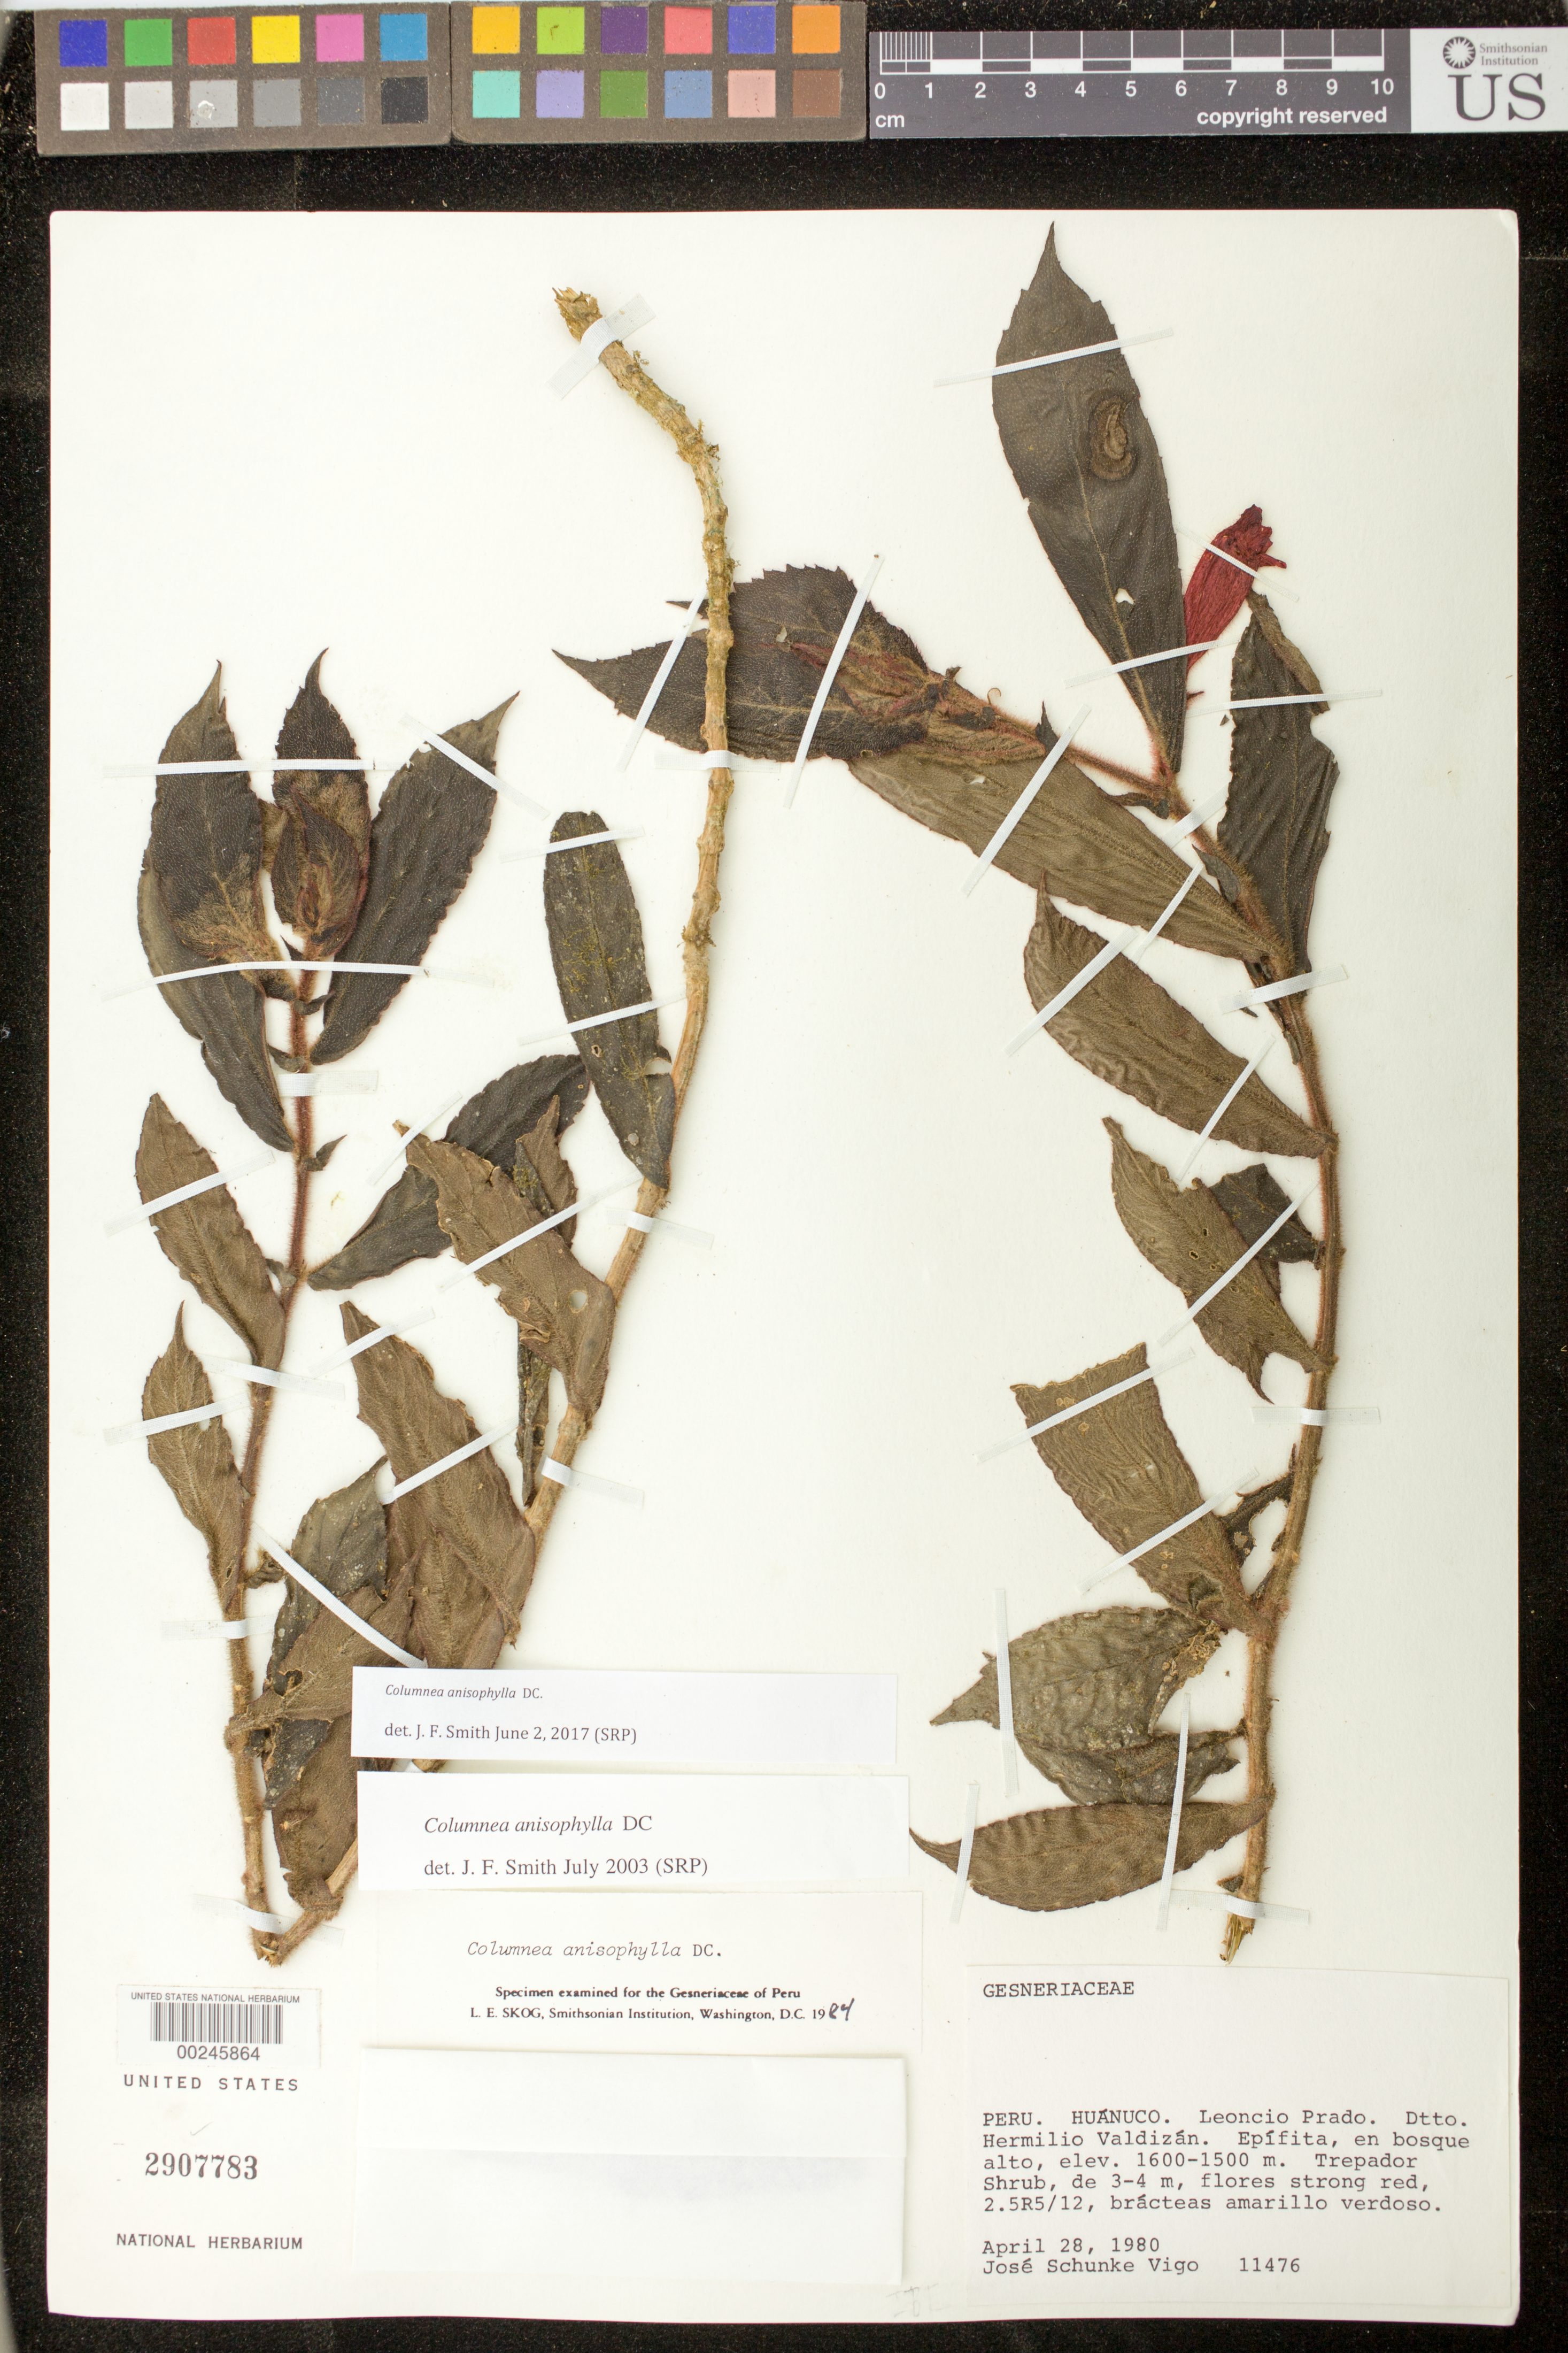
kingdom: Plantae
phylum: Tracheophyta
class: Magnoliopsida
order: Lamiales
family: Gesneriaceae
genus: Columnea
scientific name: Columnea anisophylla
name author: DC.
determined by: Smith, J. F.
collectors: J. Schunke Vigo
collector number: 11476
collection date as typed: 28 Apr 1980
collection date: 1980-04-28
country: Peru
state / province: Huánuco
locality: Prov. Leoncio Prado; Dtto. Hermilio Valdizan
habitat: In tall forest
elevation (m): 1500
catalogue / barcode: US 2907783